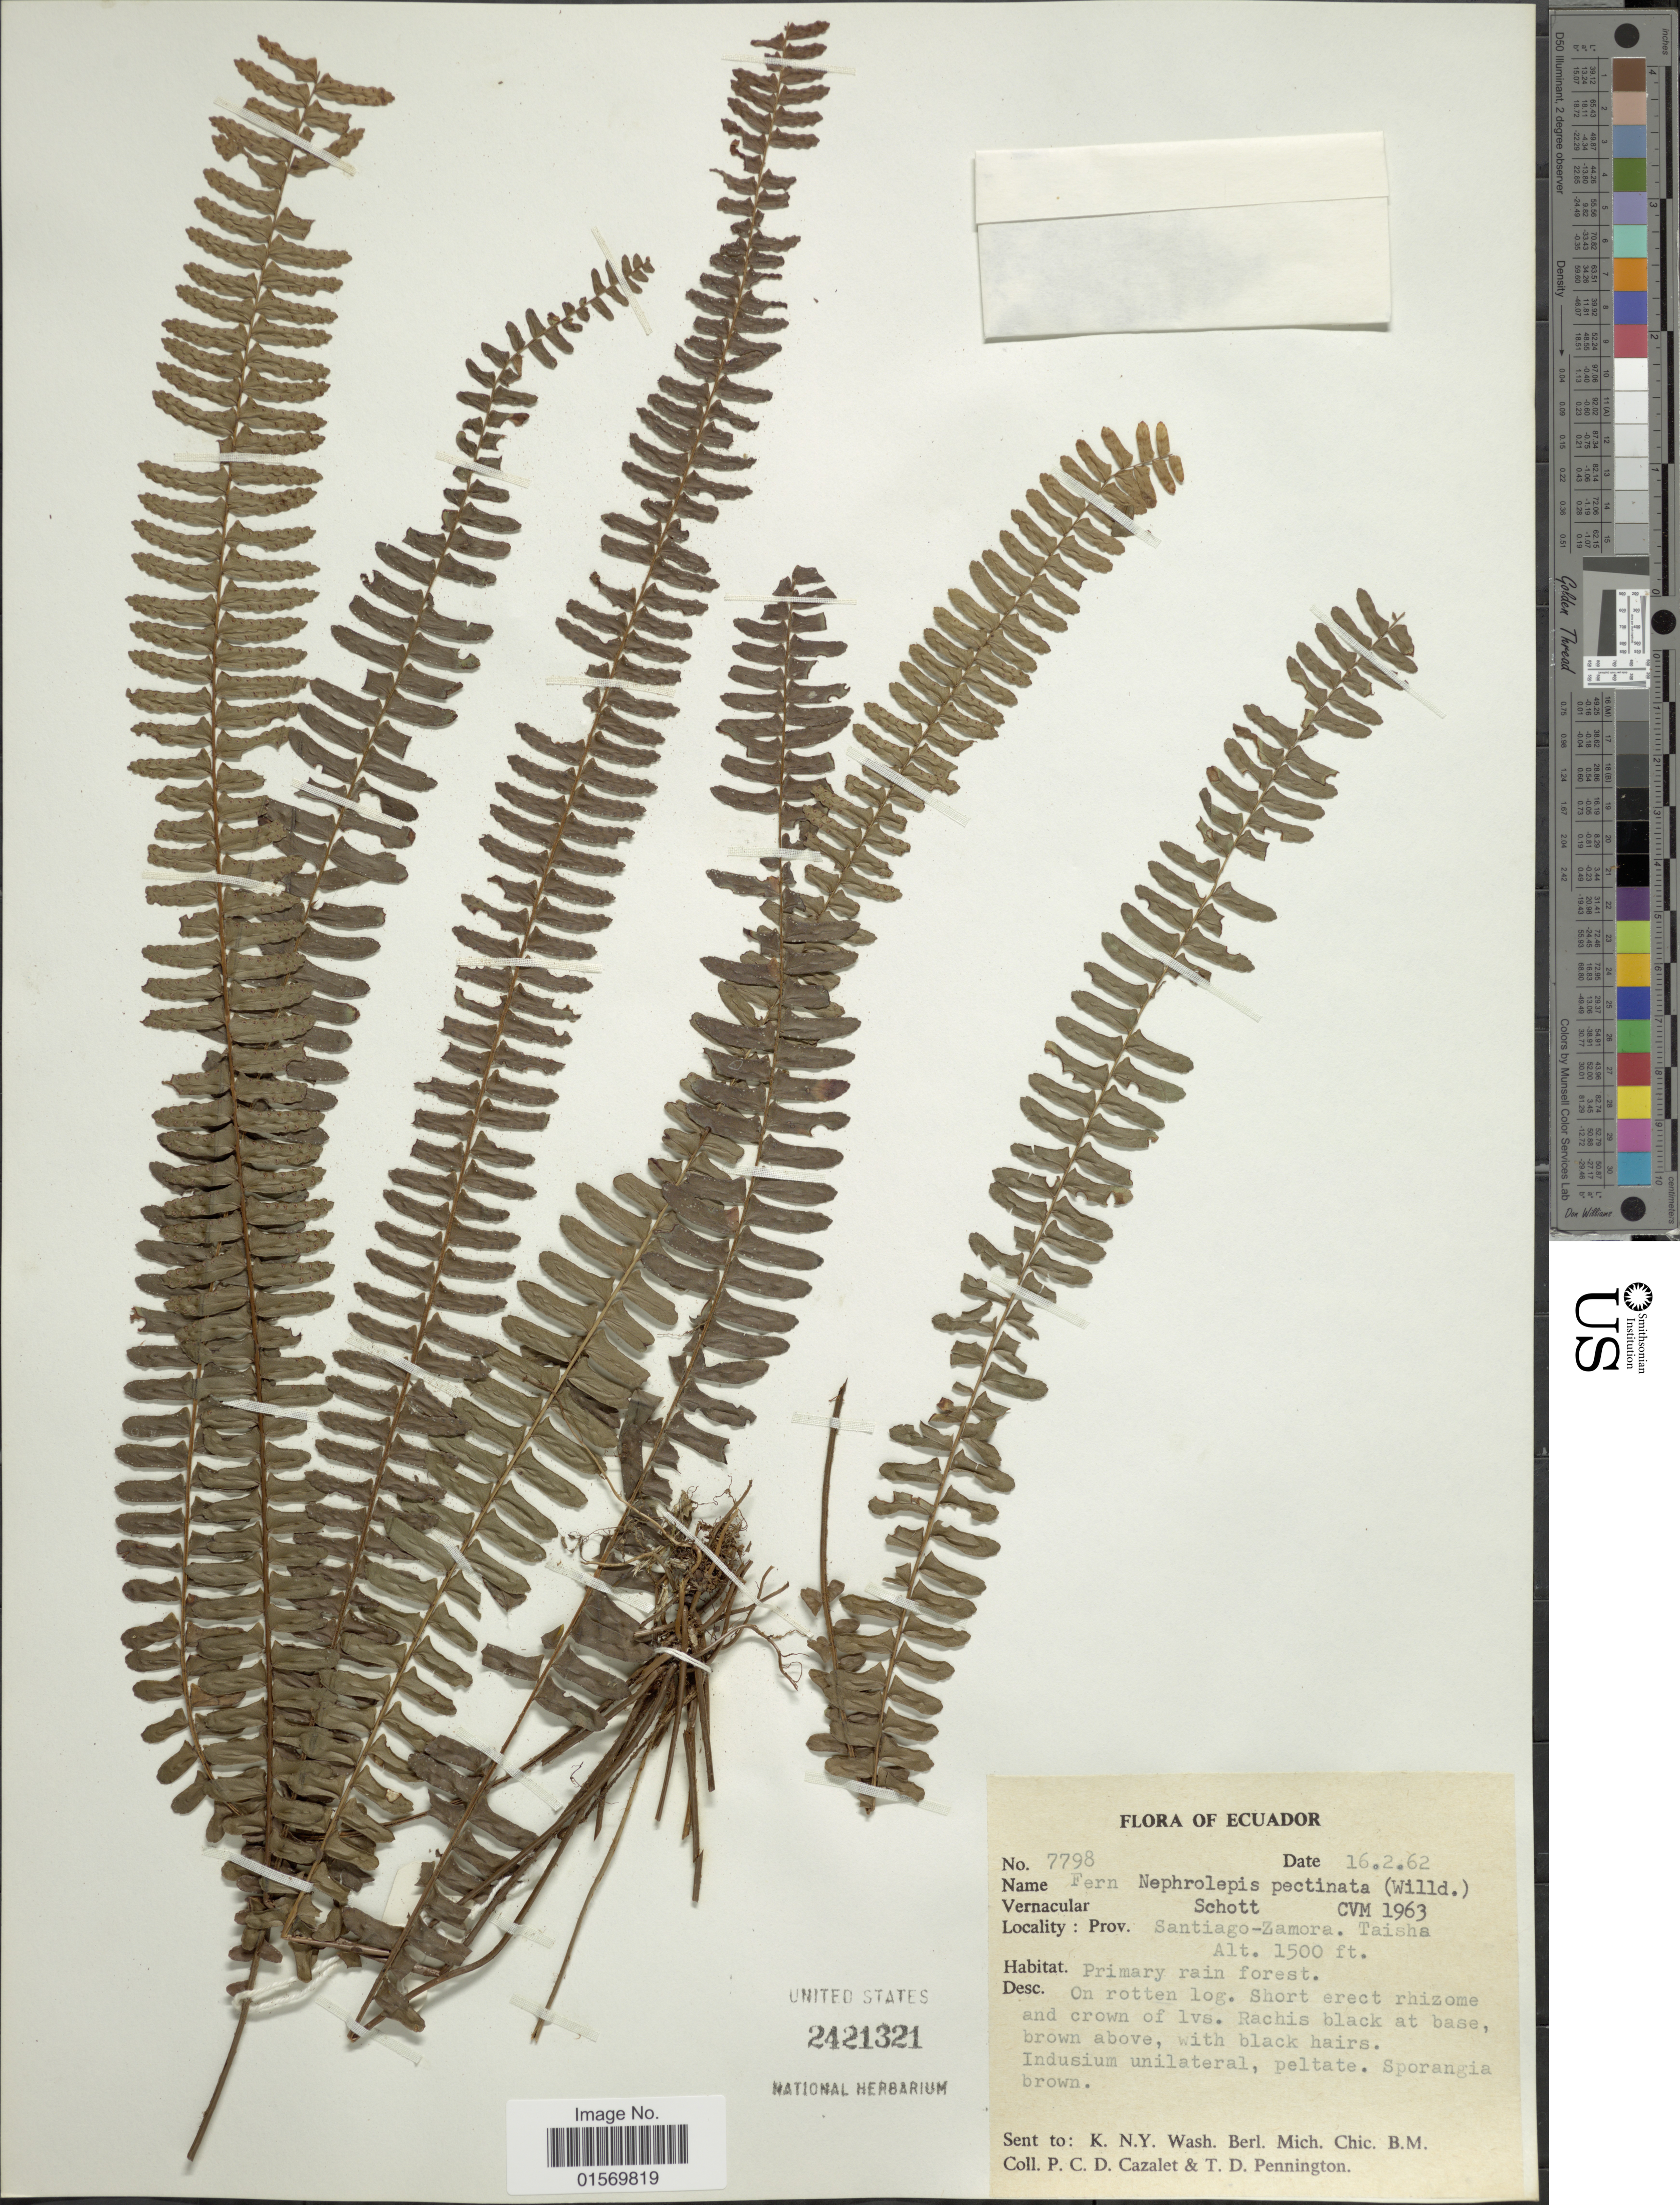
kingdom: Plantae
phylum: Tracheophyta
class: Polypodiopsida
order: Polypodiales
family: Nephrolepidaceae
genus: Nephrolepis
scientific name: Nephrolepis pectinata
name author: (Willd.) Schott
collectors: P. C. D. Cazalet & T. D. Pennington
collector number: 7798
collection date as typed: Transcribed d/m/y: 16/2/62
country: Ecuador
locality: Province Santiago-Zamora, Taisha, on rotten log.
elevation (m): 457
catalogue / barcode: US 2421321